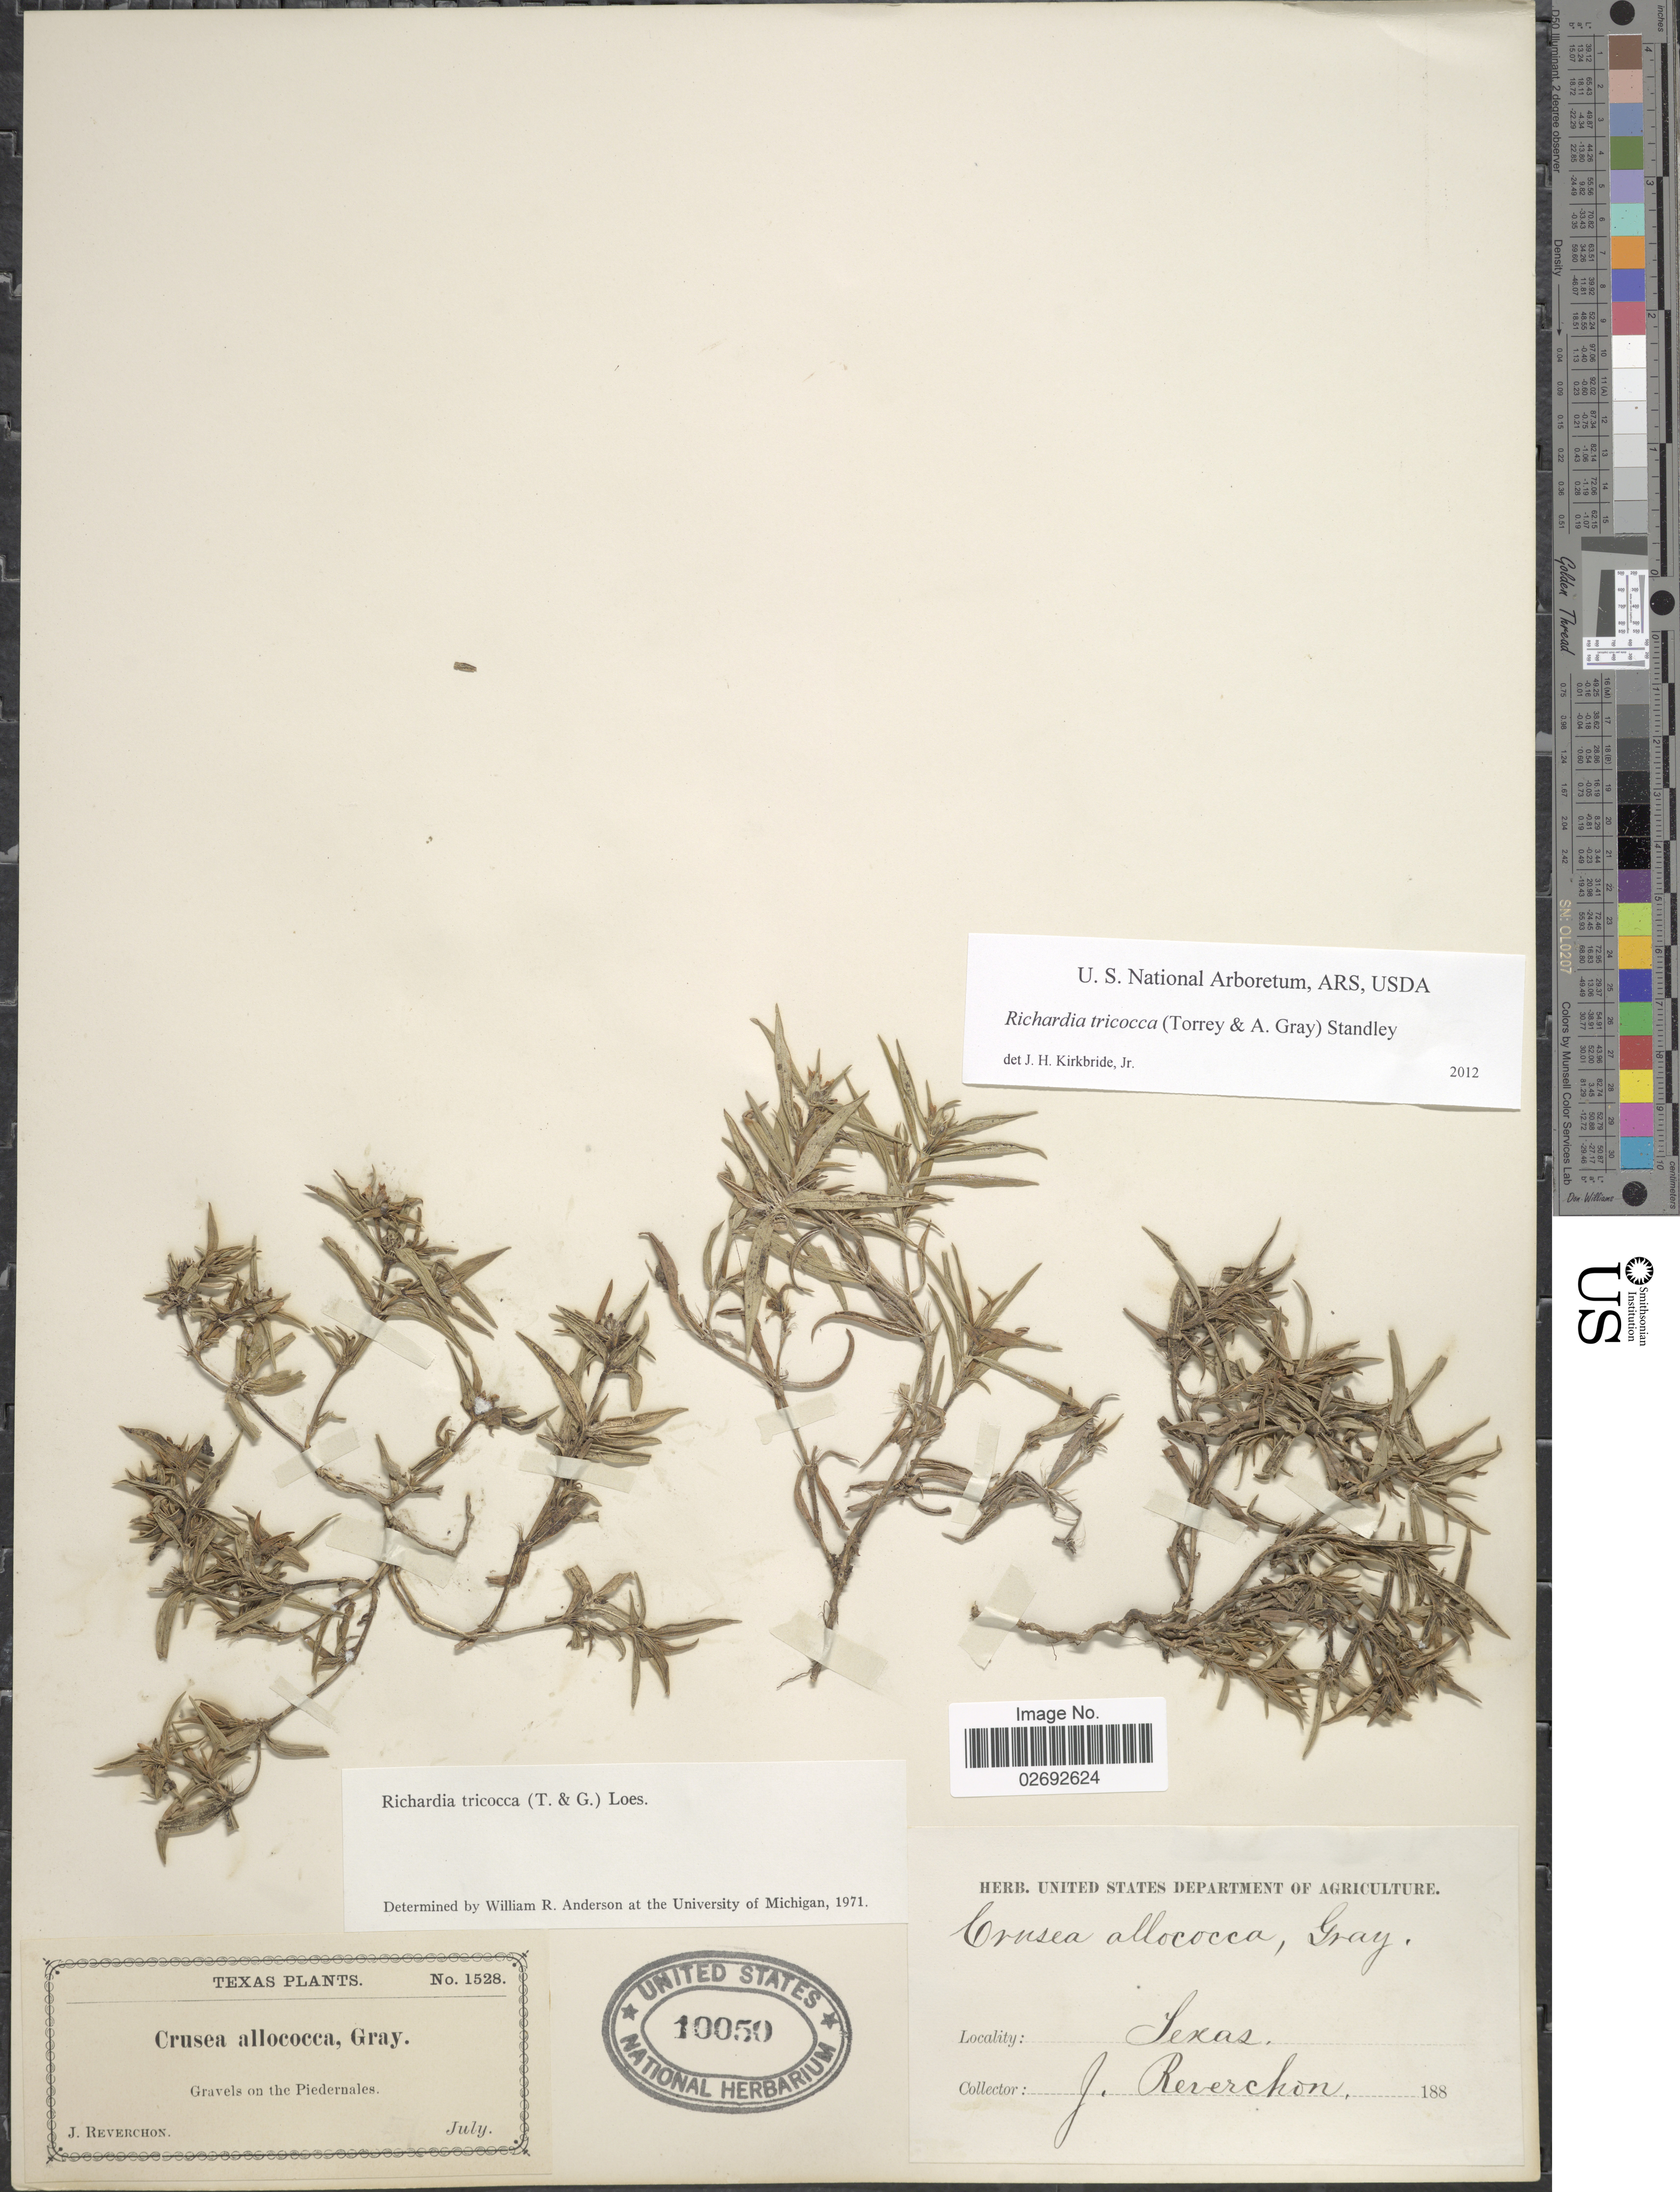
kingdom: Plantae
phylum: Tracheophyta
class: Magnoliopsida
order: Gentianales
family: Rubiaceae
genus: Richardia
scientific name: Richardia tricocca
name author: (Torr.) Standl.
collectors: J. Reverchon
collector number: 1528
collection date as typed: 188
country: United States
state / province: Texas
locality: Gravels on the Piedernales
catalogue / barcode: US 10050